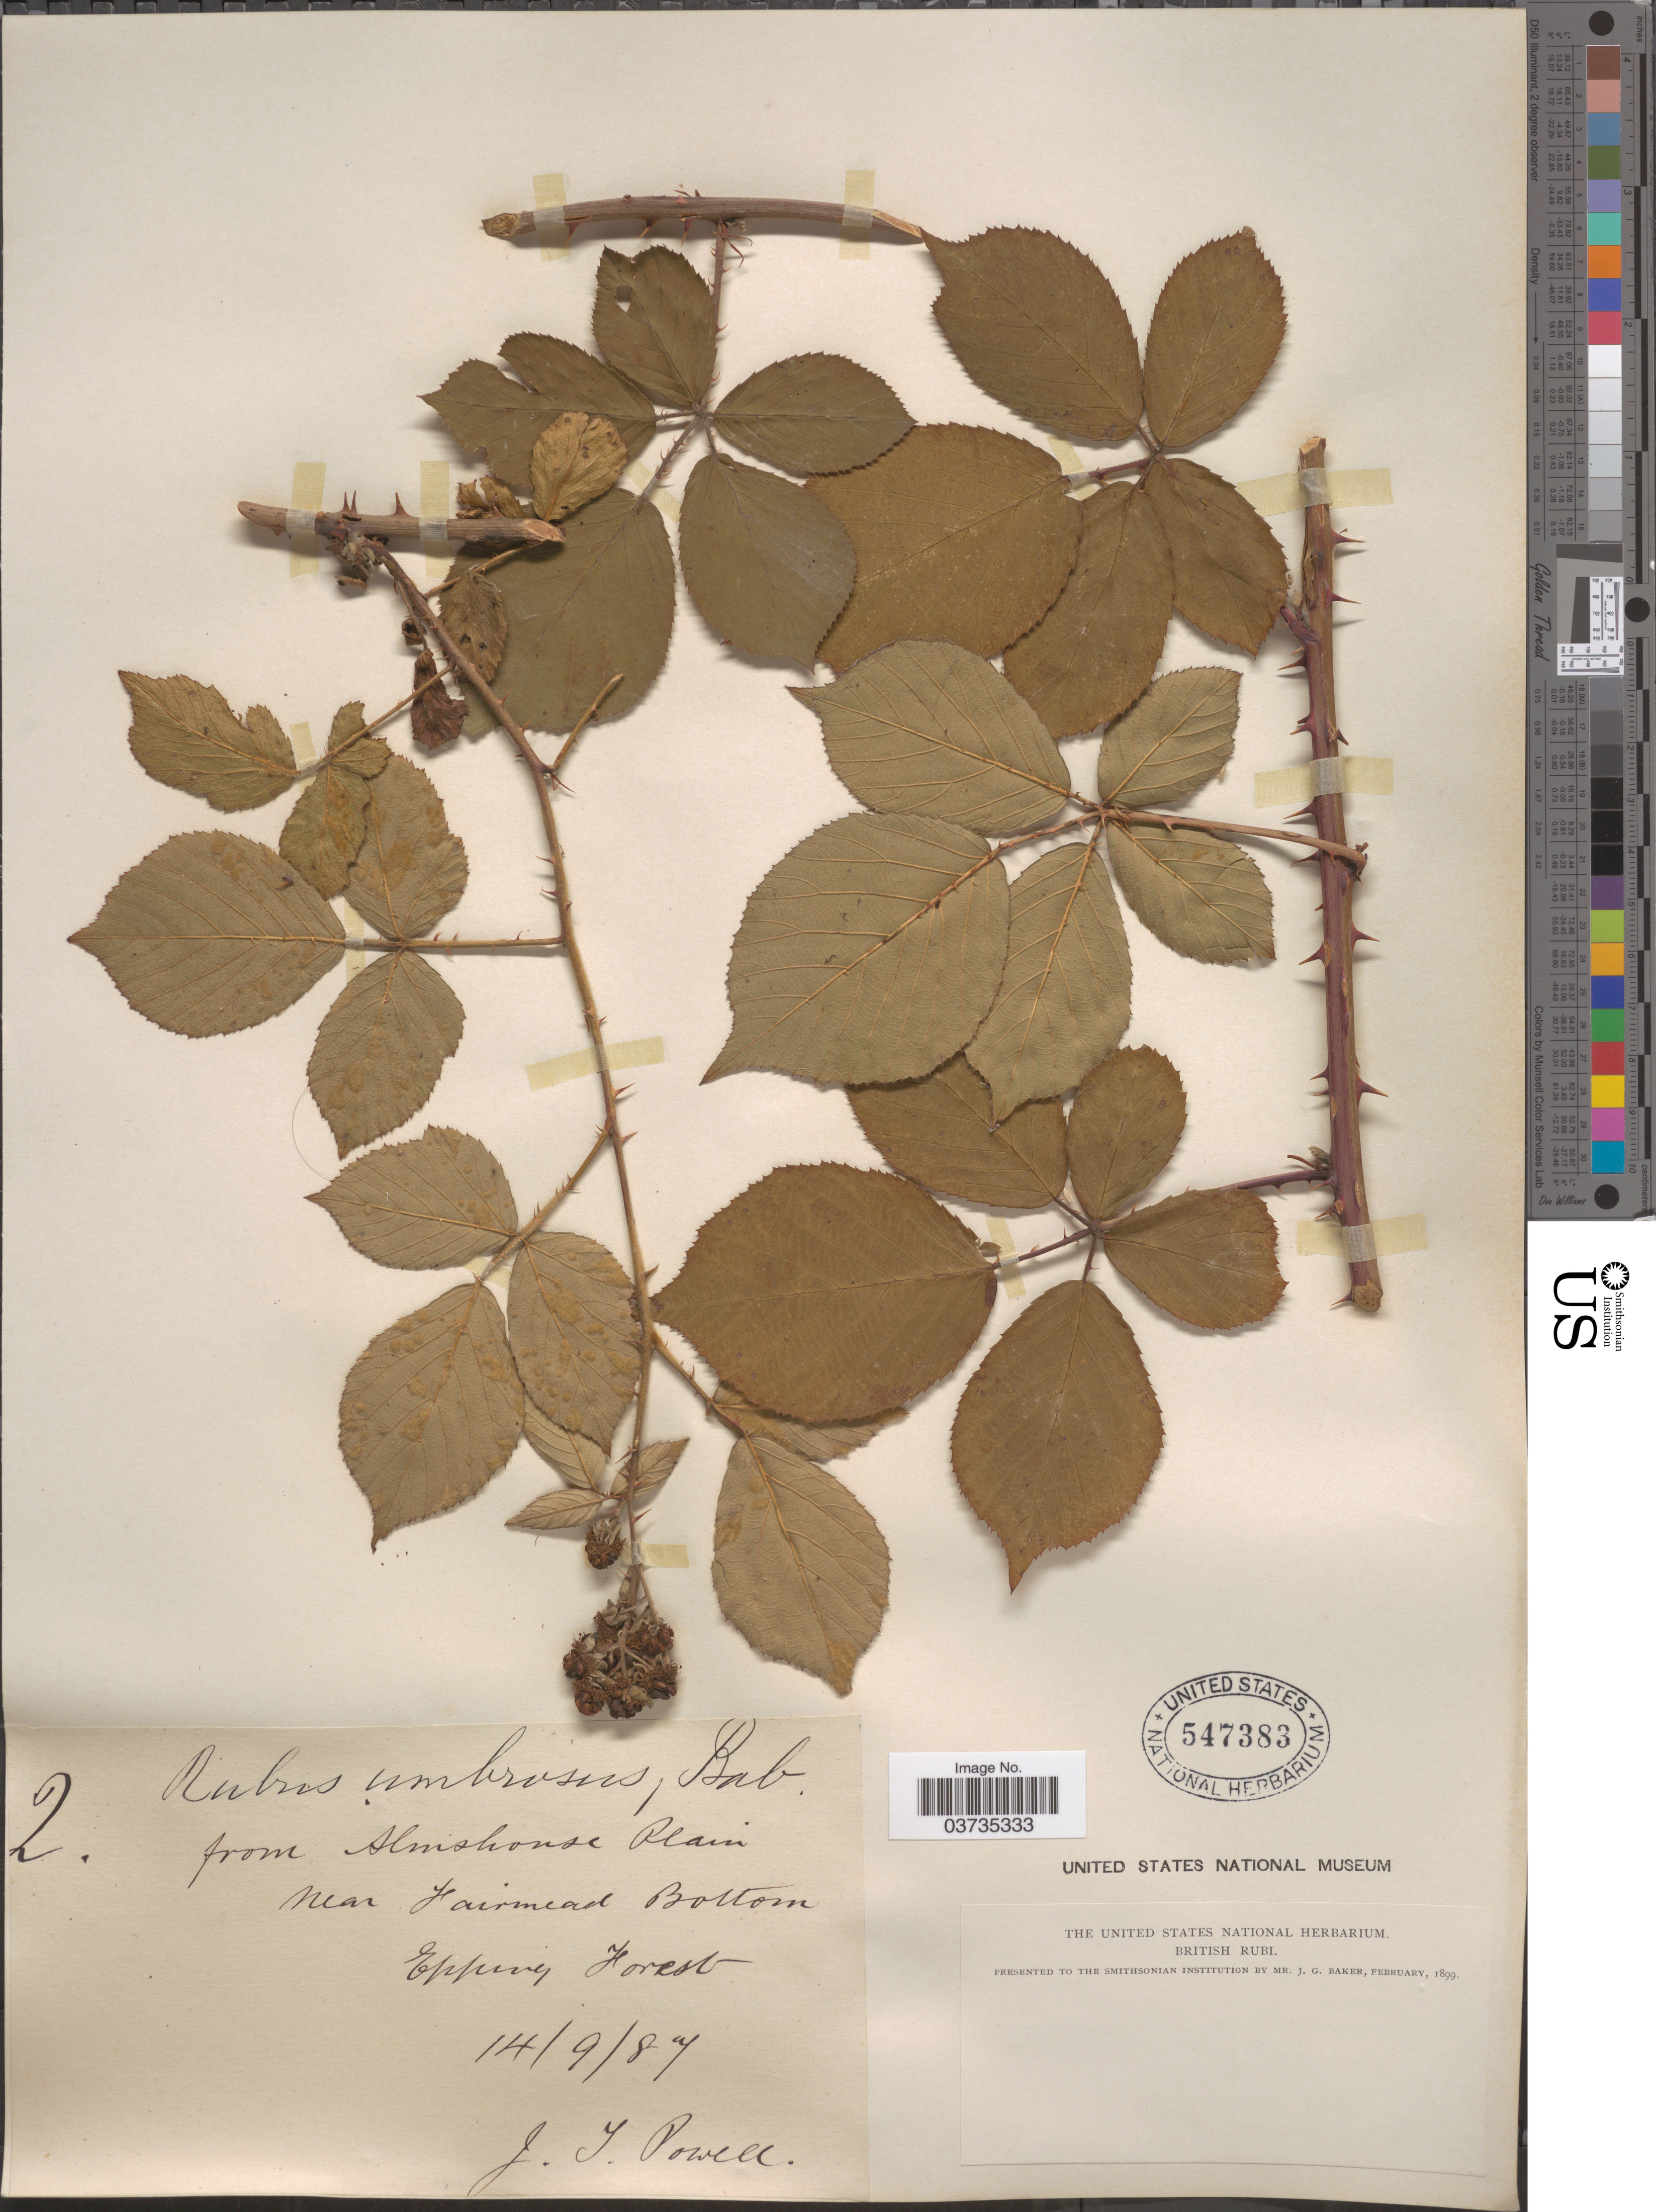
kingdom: Plantae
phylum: Tracheophyta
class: Magnoliopsida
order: Rosales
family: Rosaceae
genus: Rubus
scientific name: Rubus umbrosus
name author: (Weihe & Nees) Boreau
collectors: J. Powell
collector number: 2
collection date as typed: Transcribed d/m/y: 14/9/87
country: United Kingdom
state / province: England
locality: Near Fairmead Bottom. Epping Forest.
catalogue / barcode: US 547383